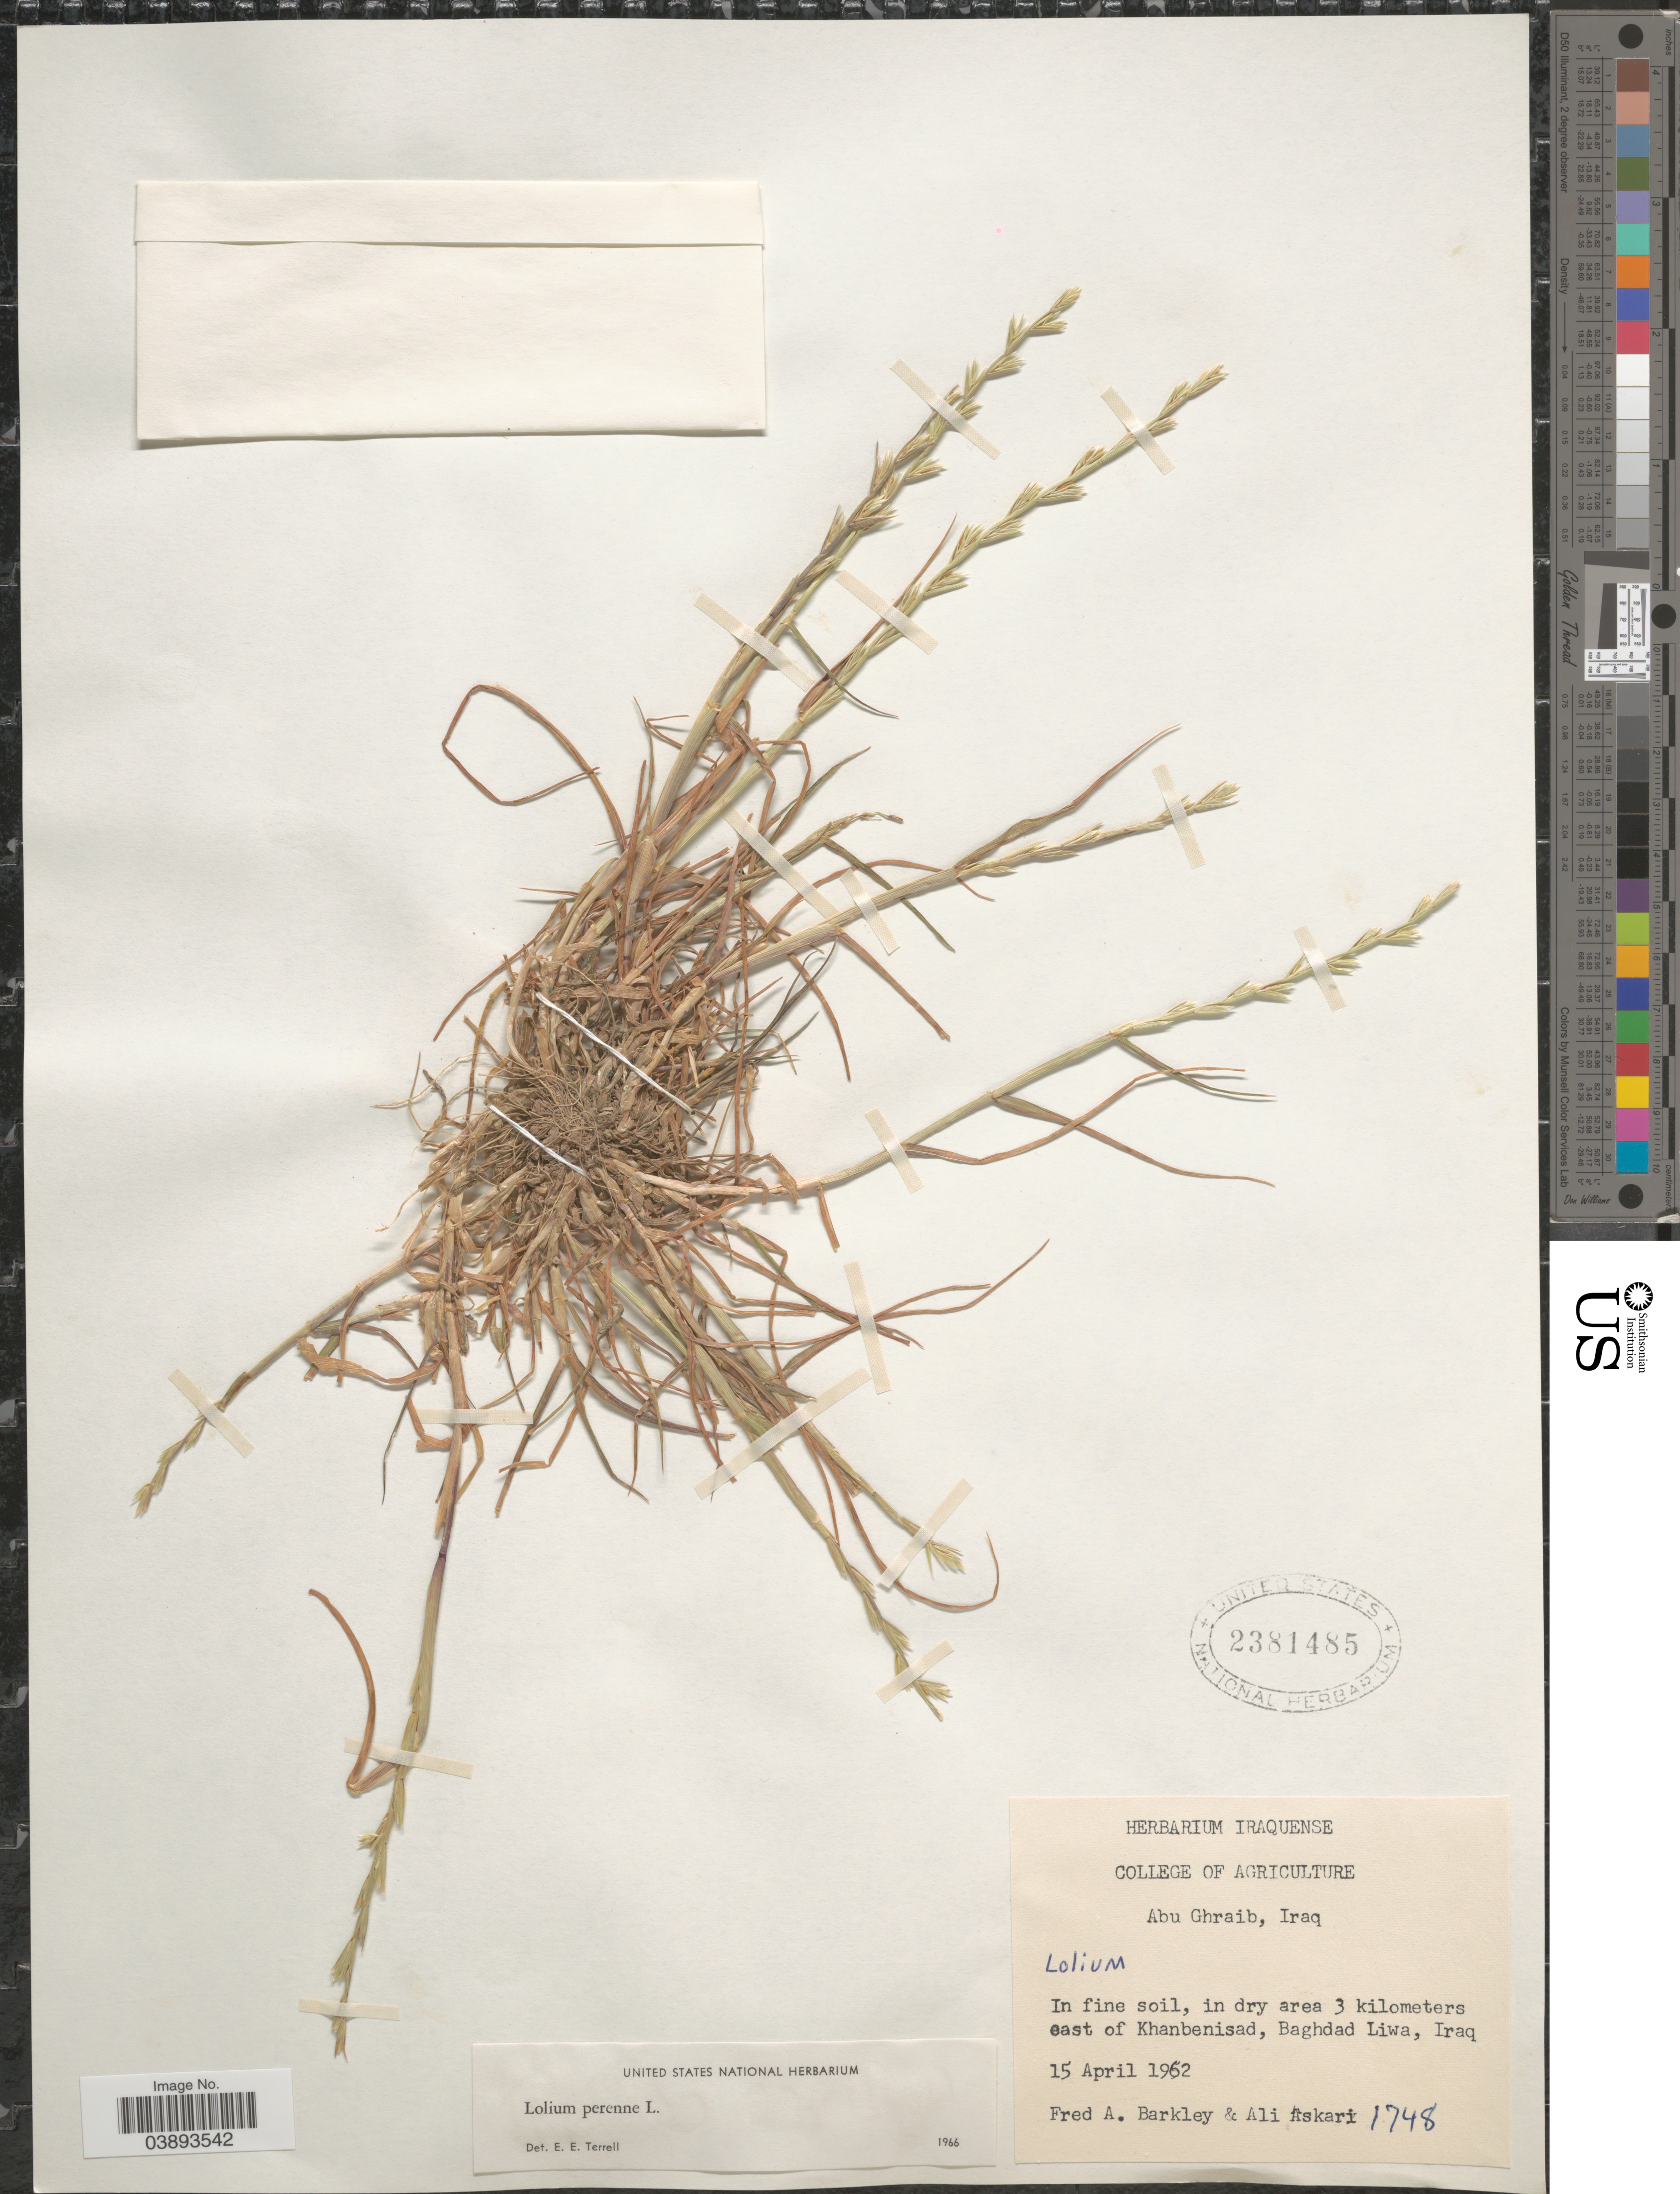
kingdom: Plantae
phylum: Tracheophyta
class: Liliopsida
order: Poales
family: Poaceae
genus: Lolium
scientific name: Lolium persicum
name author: Boiss. & Hohen.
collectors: F. A. Barkley & Askari, A.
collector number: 1748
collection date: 1962-04-15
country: Iraq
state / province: Baghdad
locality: In dry area 3 kilometers east of Khanbenisad, Baghdad Liwa.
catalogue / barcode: US 2381485